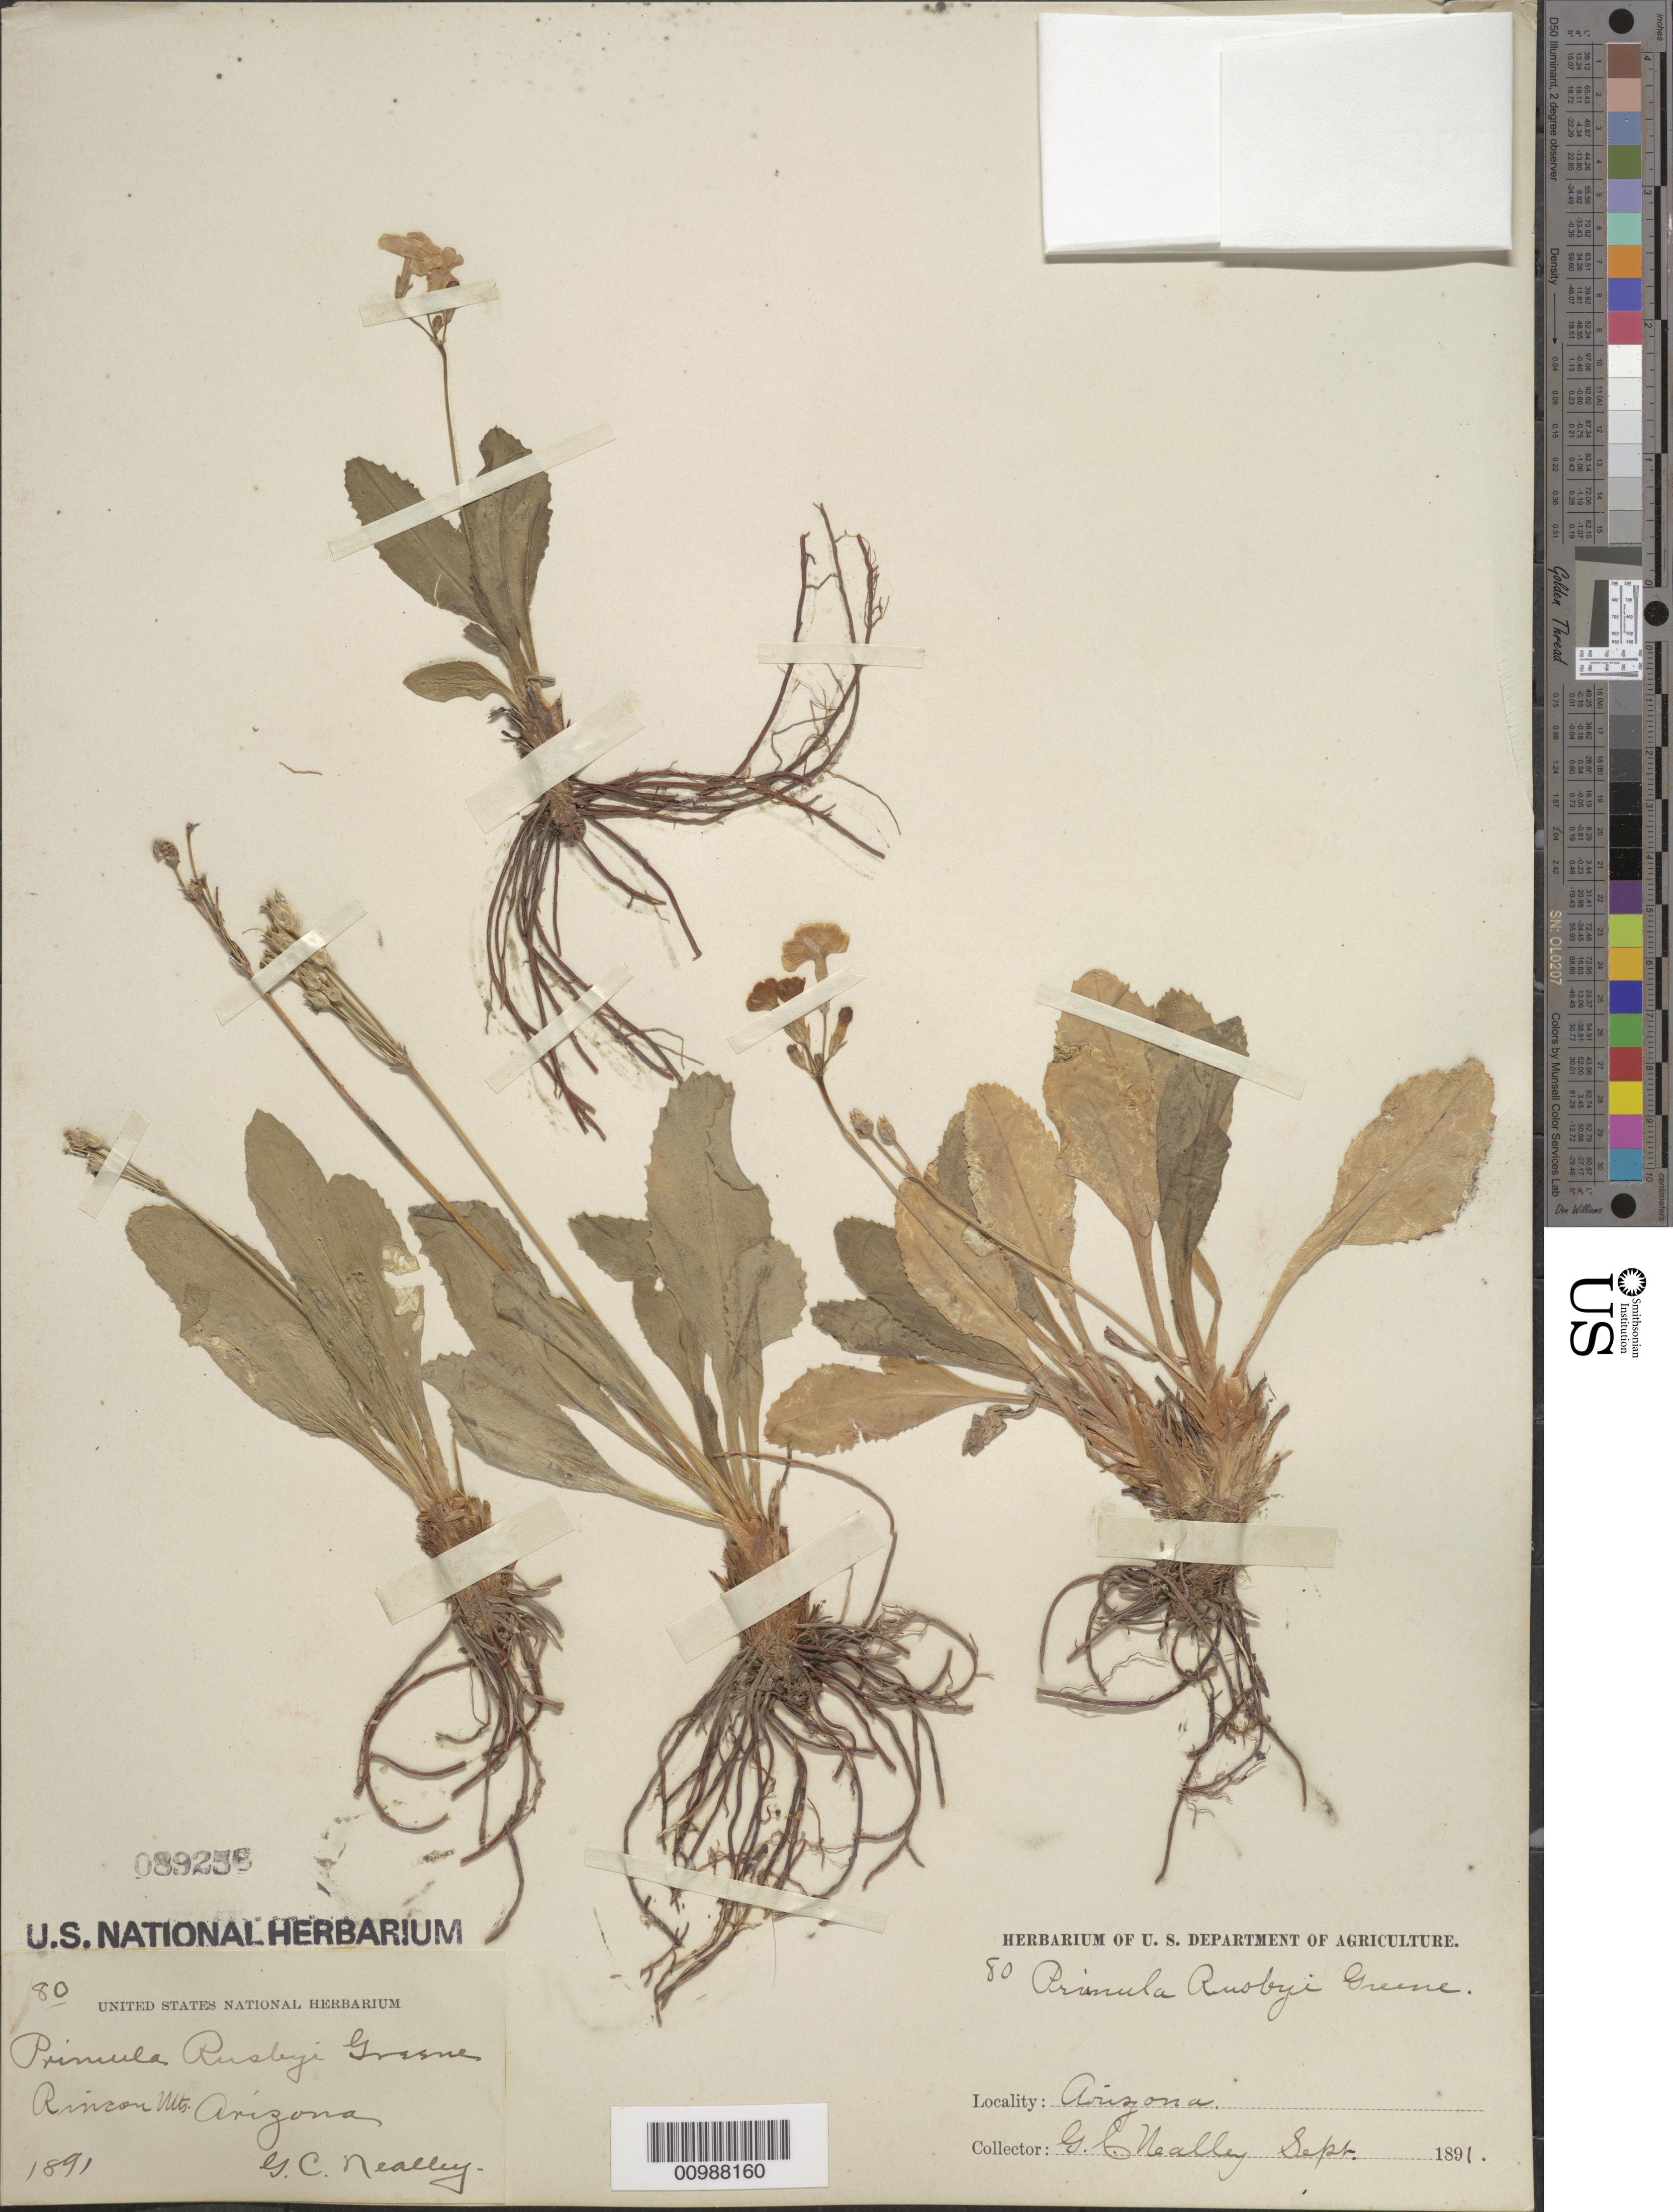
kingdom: Plantae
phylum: Tracheophyta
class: Magnoliopsida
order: Ericales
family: Primulaceae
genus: Primula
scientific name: Primula rusbyi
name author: Greene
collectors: G. C. Nealley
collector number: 80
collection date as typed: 1891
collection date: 1891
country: United States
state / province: Arizona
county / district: Pima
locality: Rincon Mountains.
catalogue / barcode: US 89256